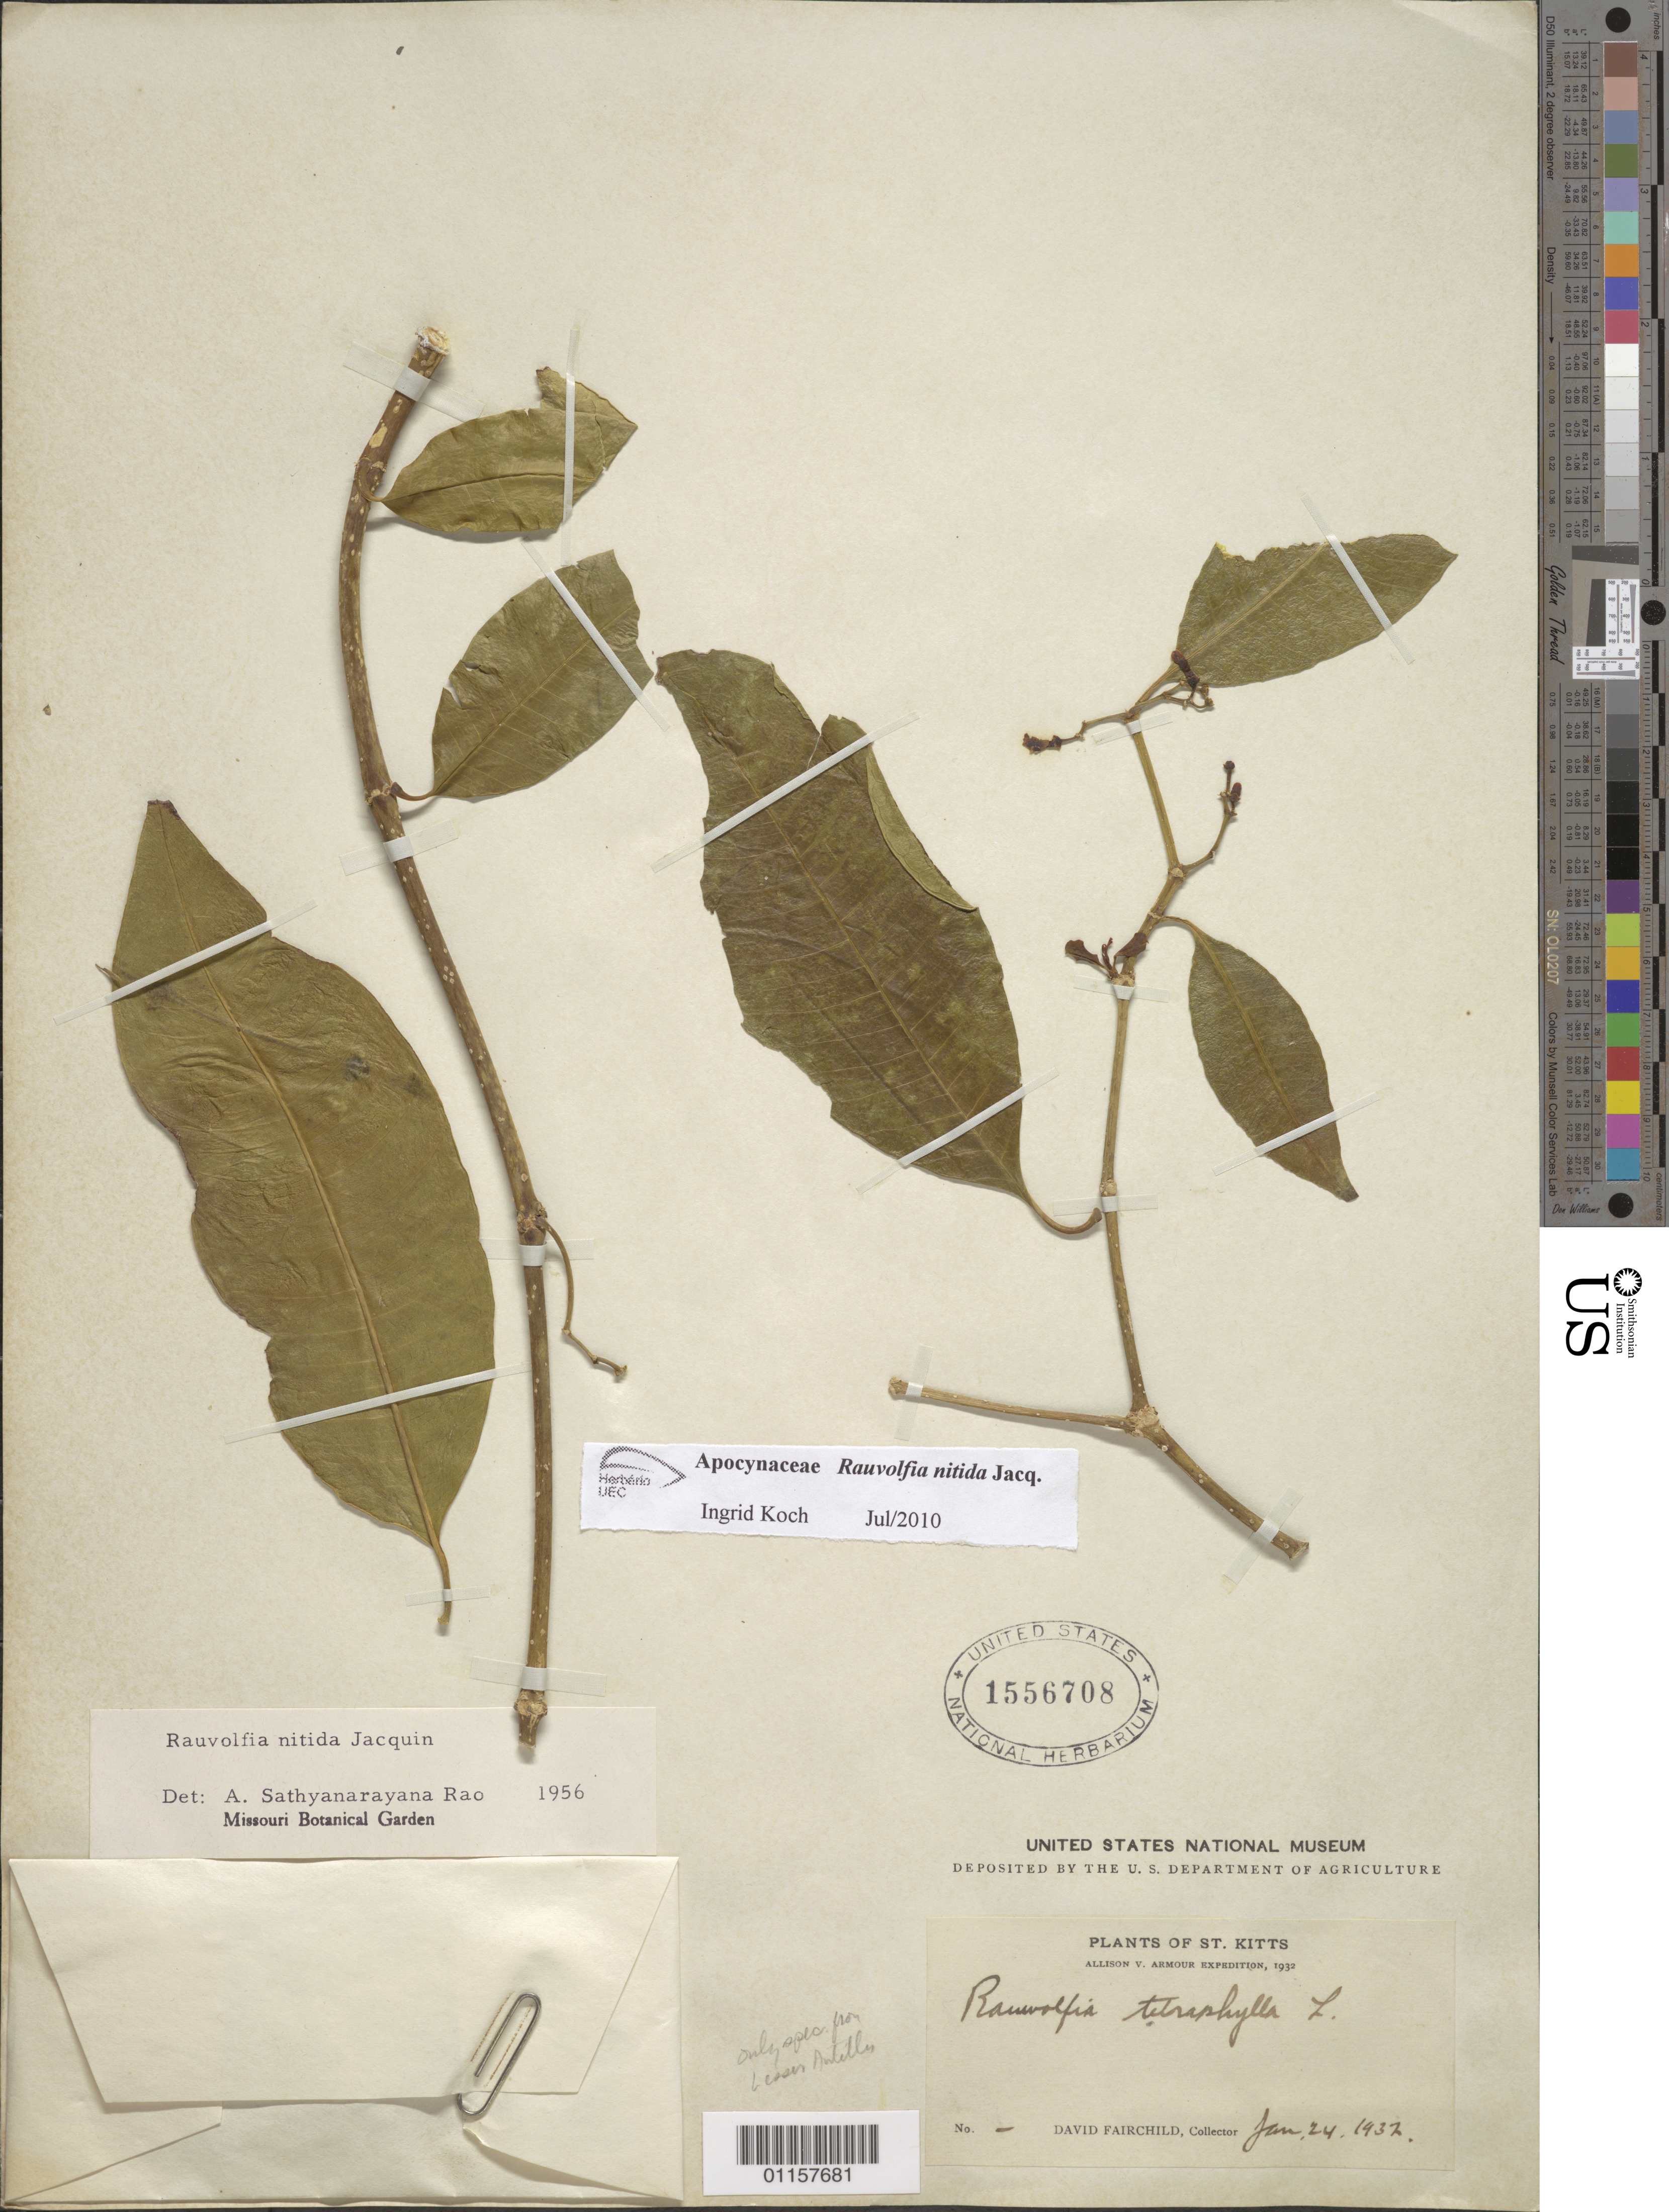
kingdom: Plantae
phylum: Tracheophyta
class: Magnoliopsida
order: Gentianales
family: Apocynaceae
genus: Rauvolfia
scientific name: Rauvolfia nitida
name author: Jacq.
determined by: Koch, I.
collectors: D. G. Fairchild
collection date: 1932-01-24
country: St. Christopher-Nevis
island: St. Kitts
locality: St. Kitts [Saint Chrisopher Island]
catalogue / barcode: US 1556708